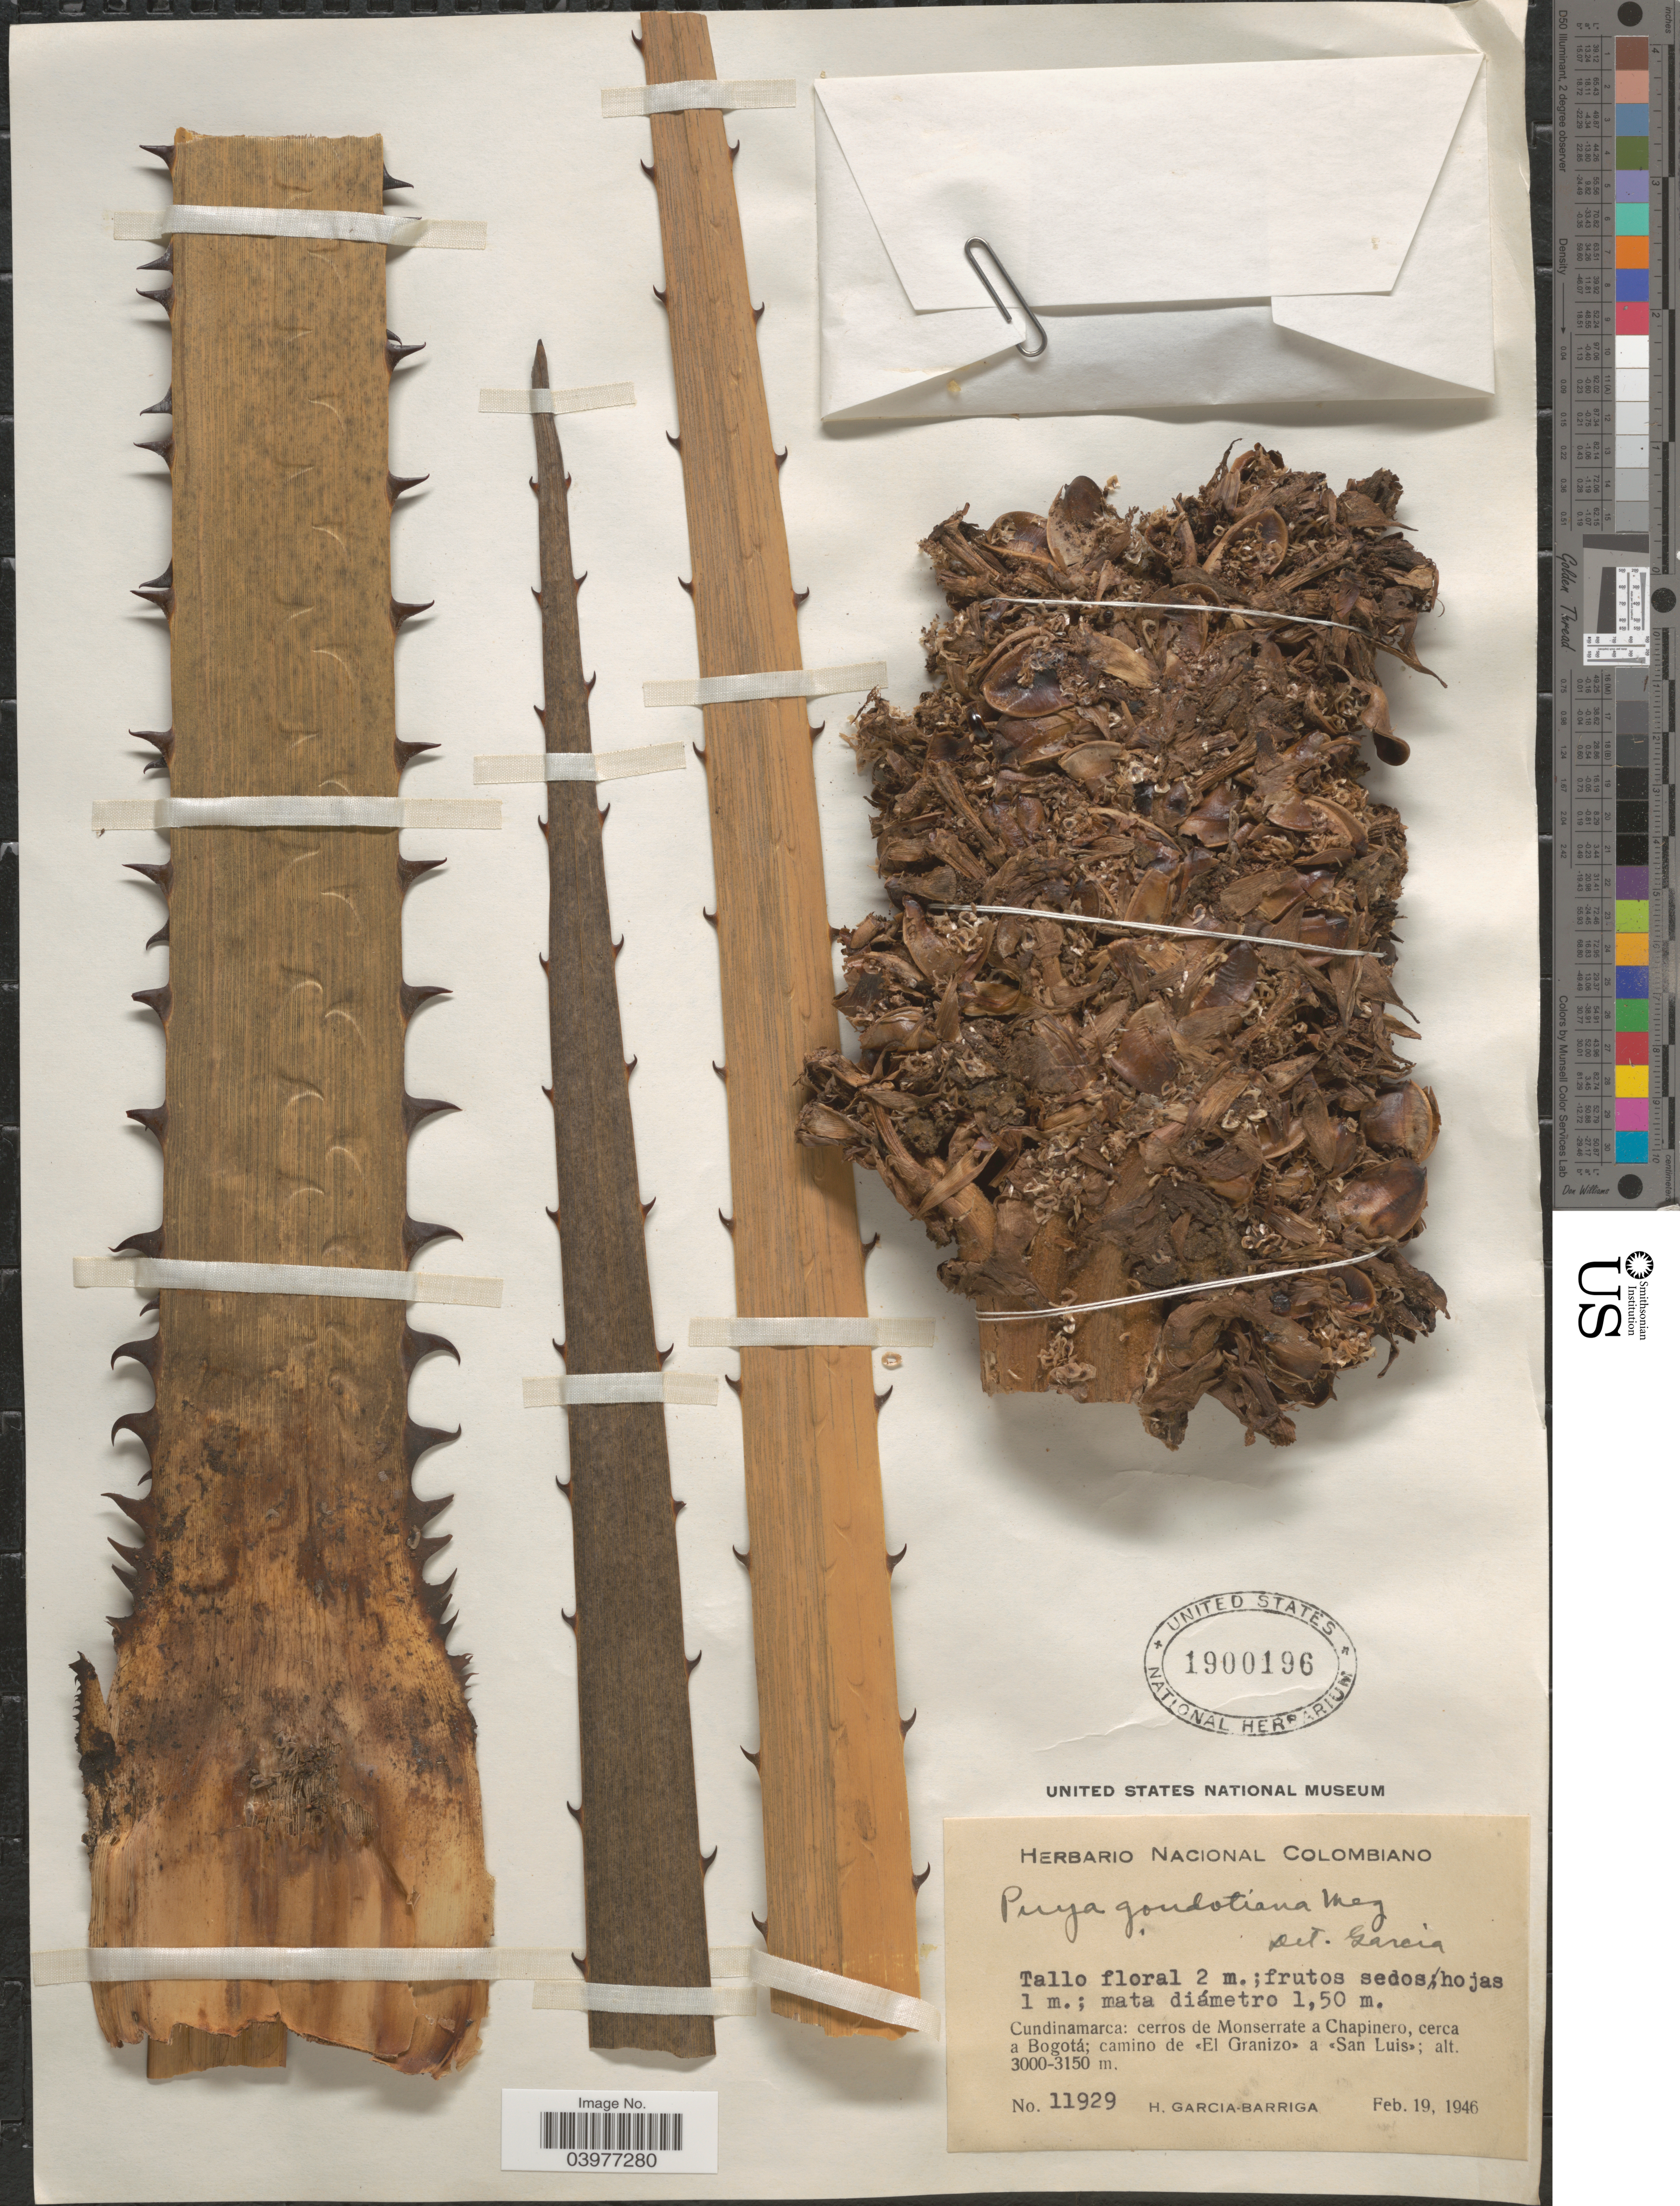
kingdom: Plantae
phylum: Tracheophyta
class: Liliopsida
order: Poales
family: Bromeliaceae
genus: Puya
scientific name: Puya goudotiana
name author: Mez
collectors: H. García Barriga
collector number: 11929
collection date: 1946-02-19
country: Colombia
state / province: Cundinamarca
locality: Cerros de Monserrate a Chapinero, cerca a Bogotá; camino de «El Granizo» a «San Luis».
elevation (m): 3000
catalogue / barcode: US 1900196